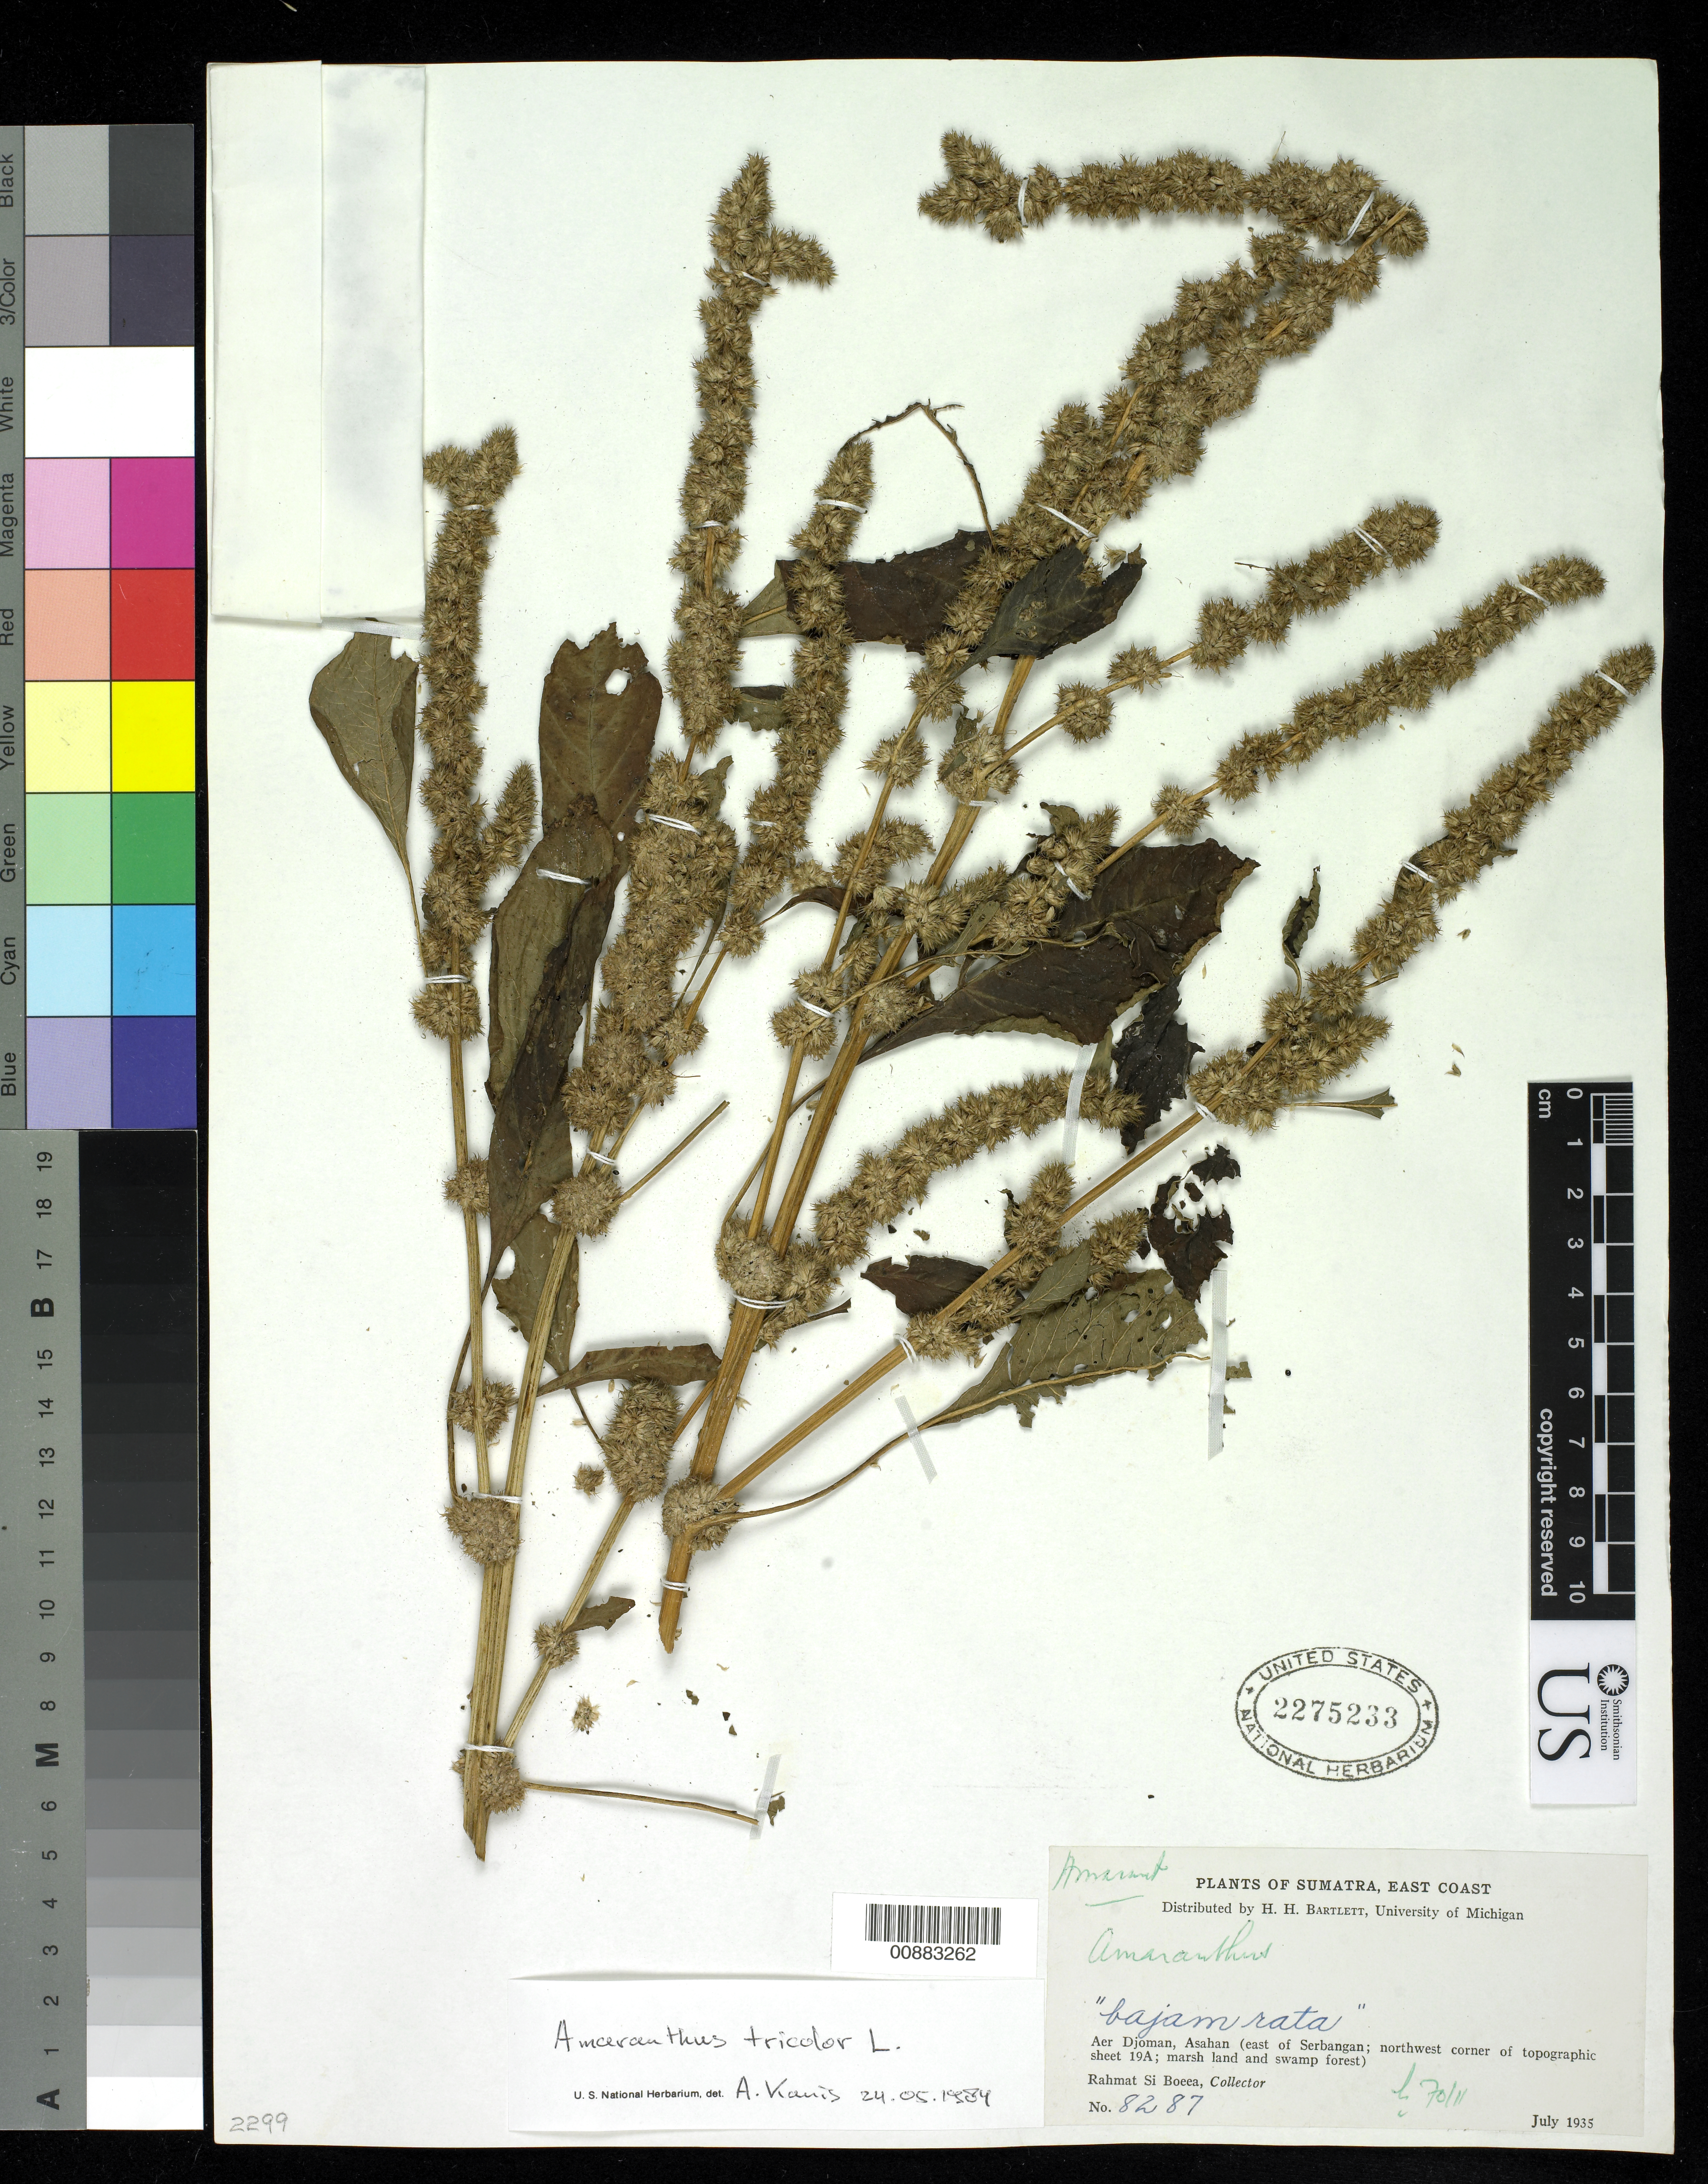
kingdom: Plantae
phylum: Tracheophyta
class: Magnoliopsida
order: Caryophyllales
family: Amaranthaceae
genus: Amaranthus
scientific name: Amaranthus tricolor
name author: L.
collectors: Rahmat Si Boeea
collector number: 8287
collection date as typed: Jul 1935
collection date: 1935-07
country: Indonesia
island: Sumatra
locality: Air Djoman, Asahan (east of Serbangan).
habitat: March land and swamp forest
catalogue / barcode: US 2275233